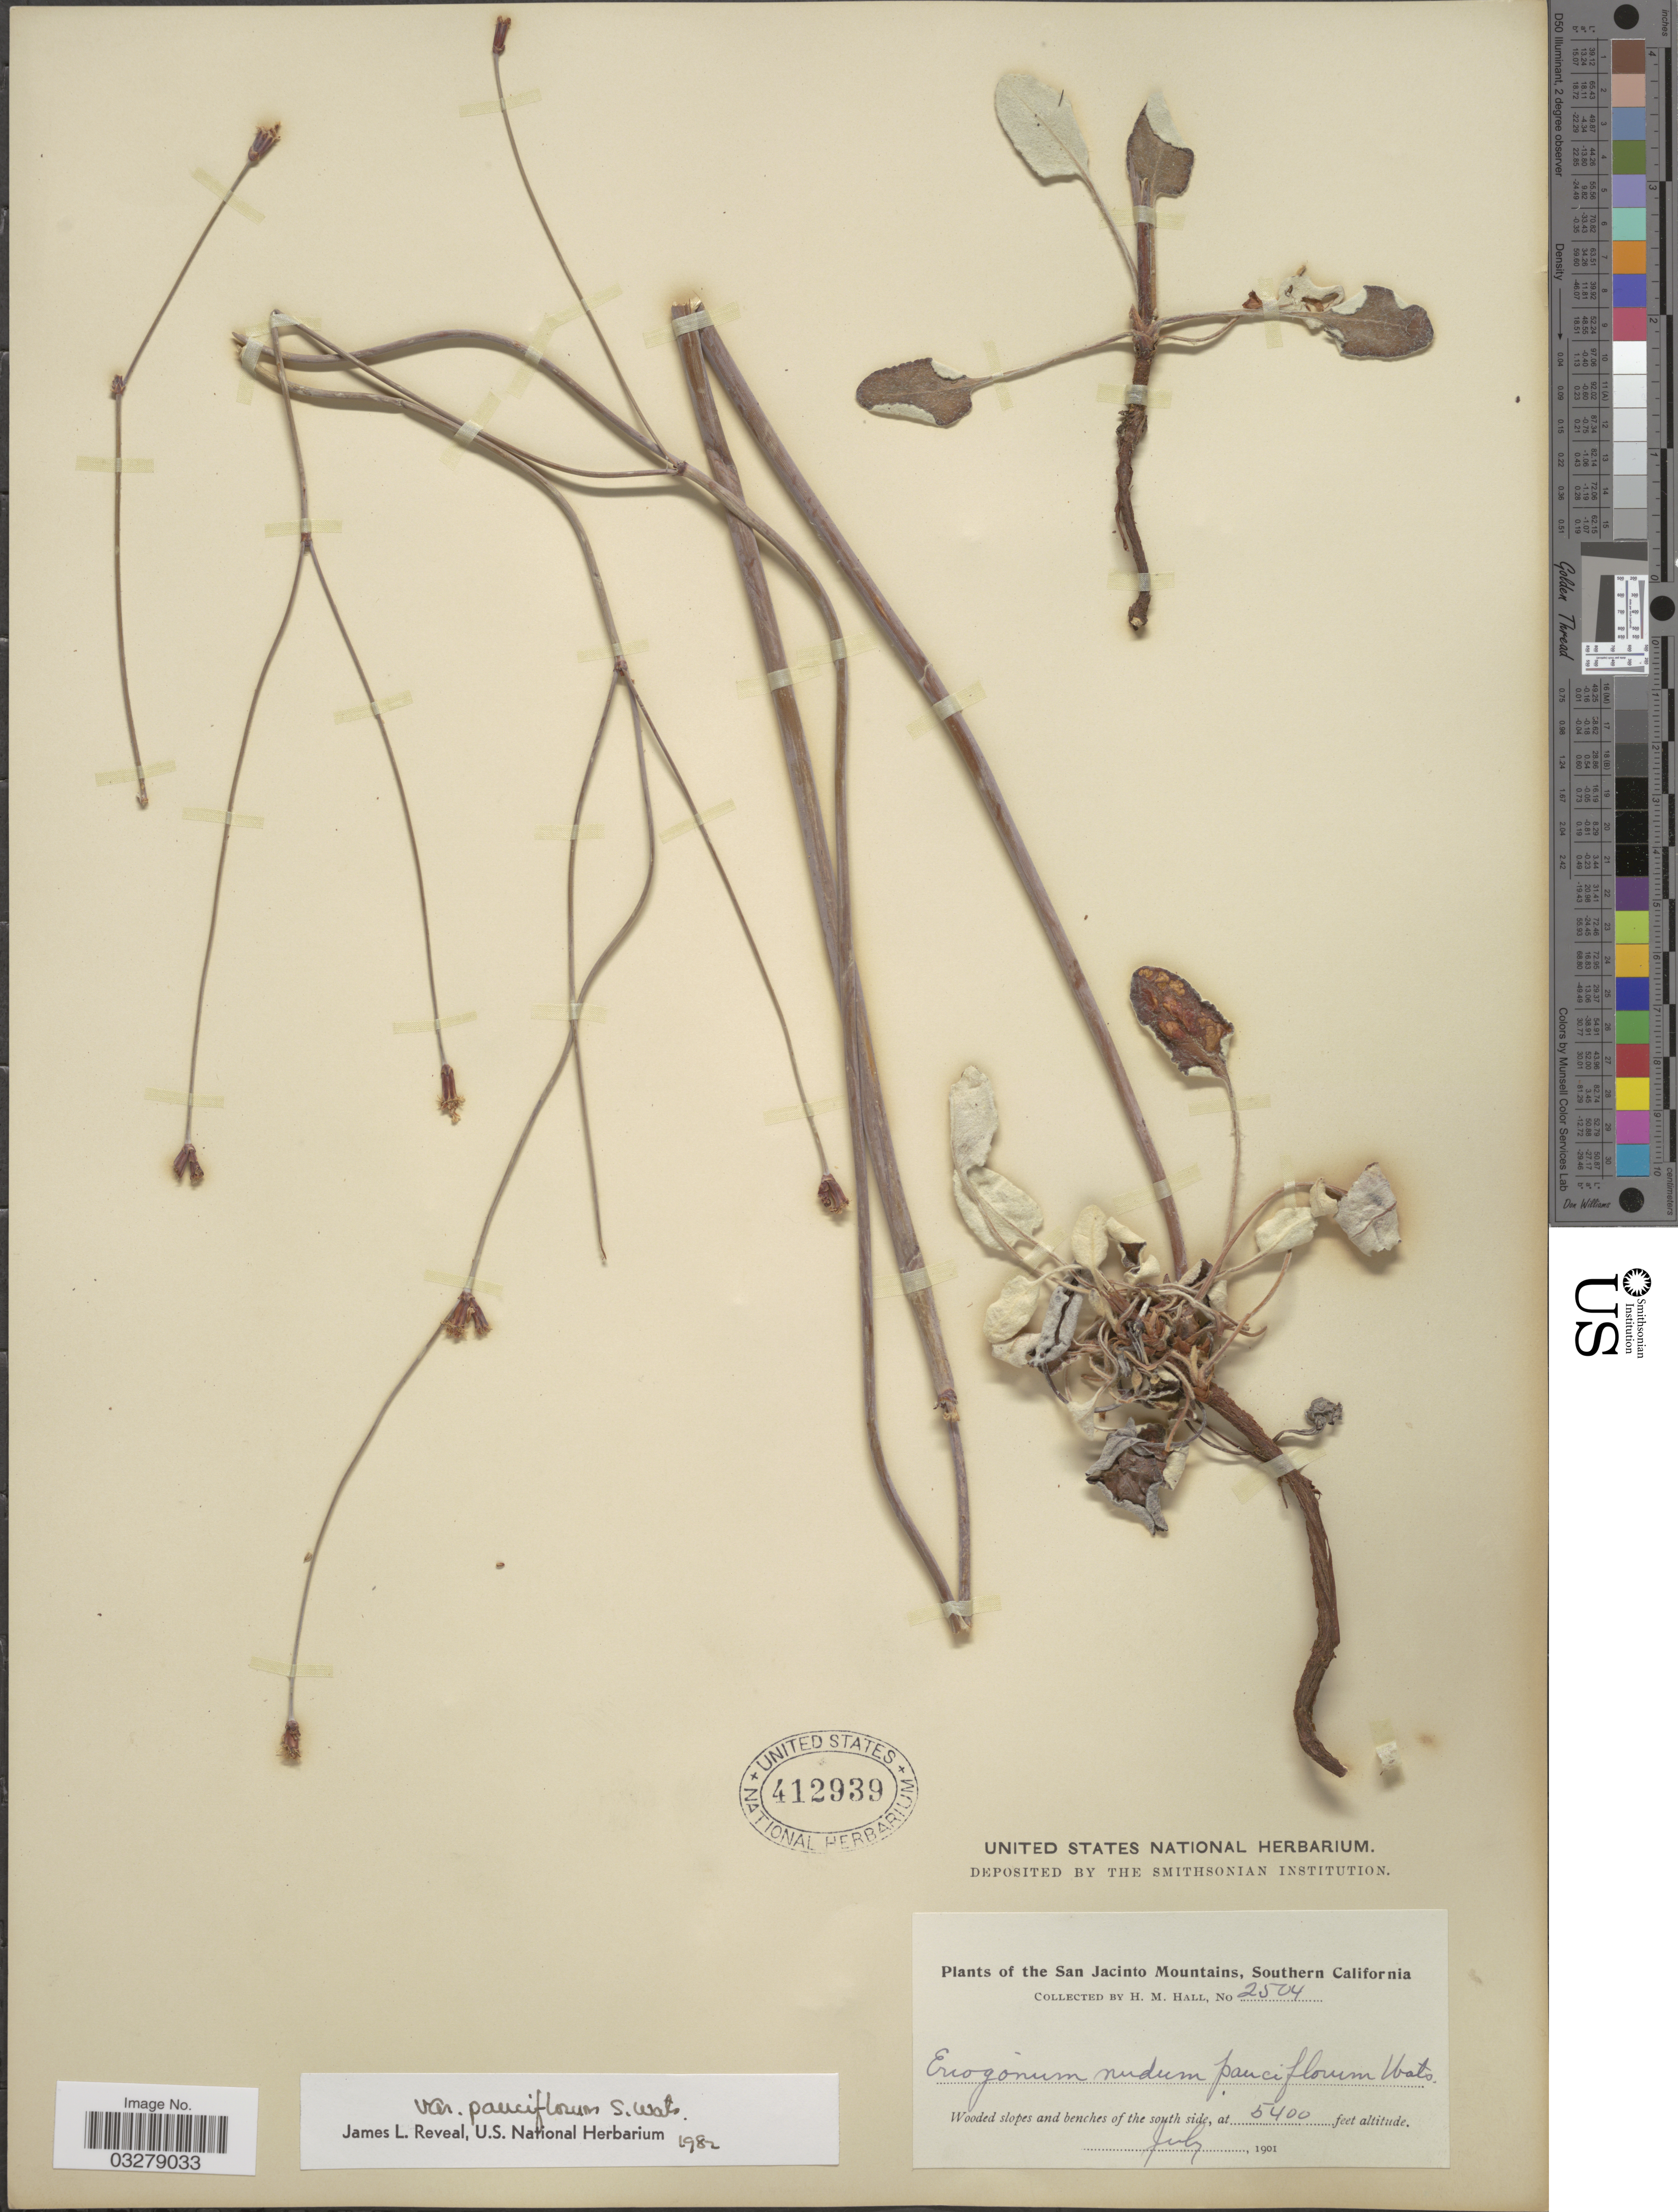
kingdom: Plantae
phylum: Tracheophyta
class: Magnoliopsida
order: Caryophyllales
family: Polygonaceae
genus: Eriogonum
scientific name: Eriogonum nudum var. pauciflorum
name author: S. Watson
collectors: H. M. Hall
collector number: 2504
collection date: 1901-07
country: United States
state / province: California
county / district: Riverside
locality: San Jacinto Mountains, Southern California, Wooded slopes and benches of the south side.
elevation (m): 1646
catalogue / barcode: US 412939